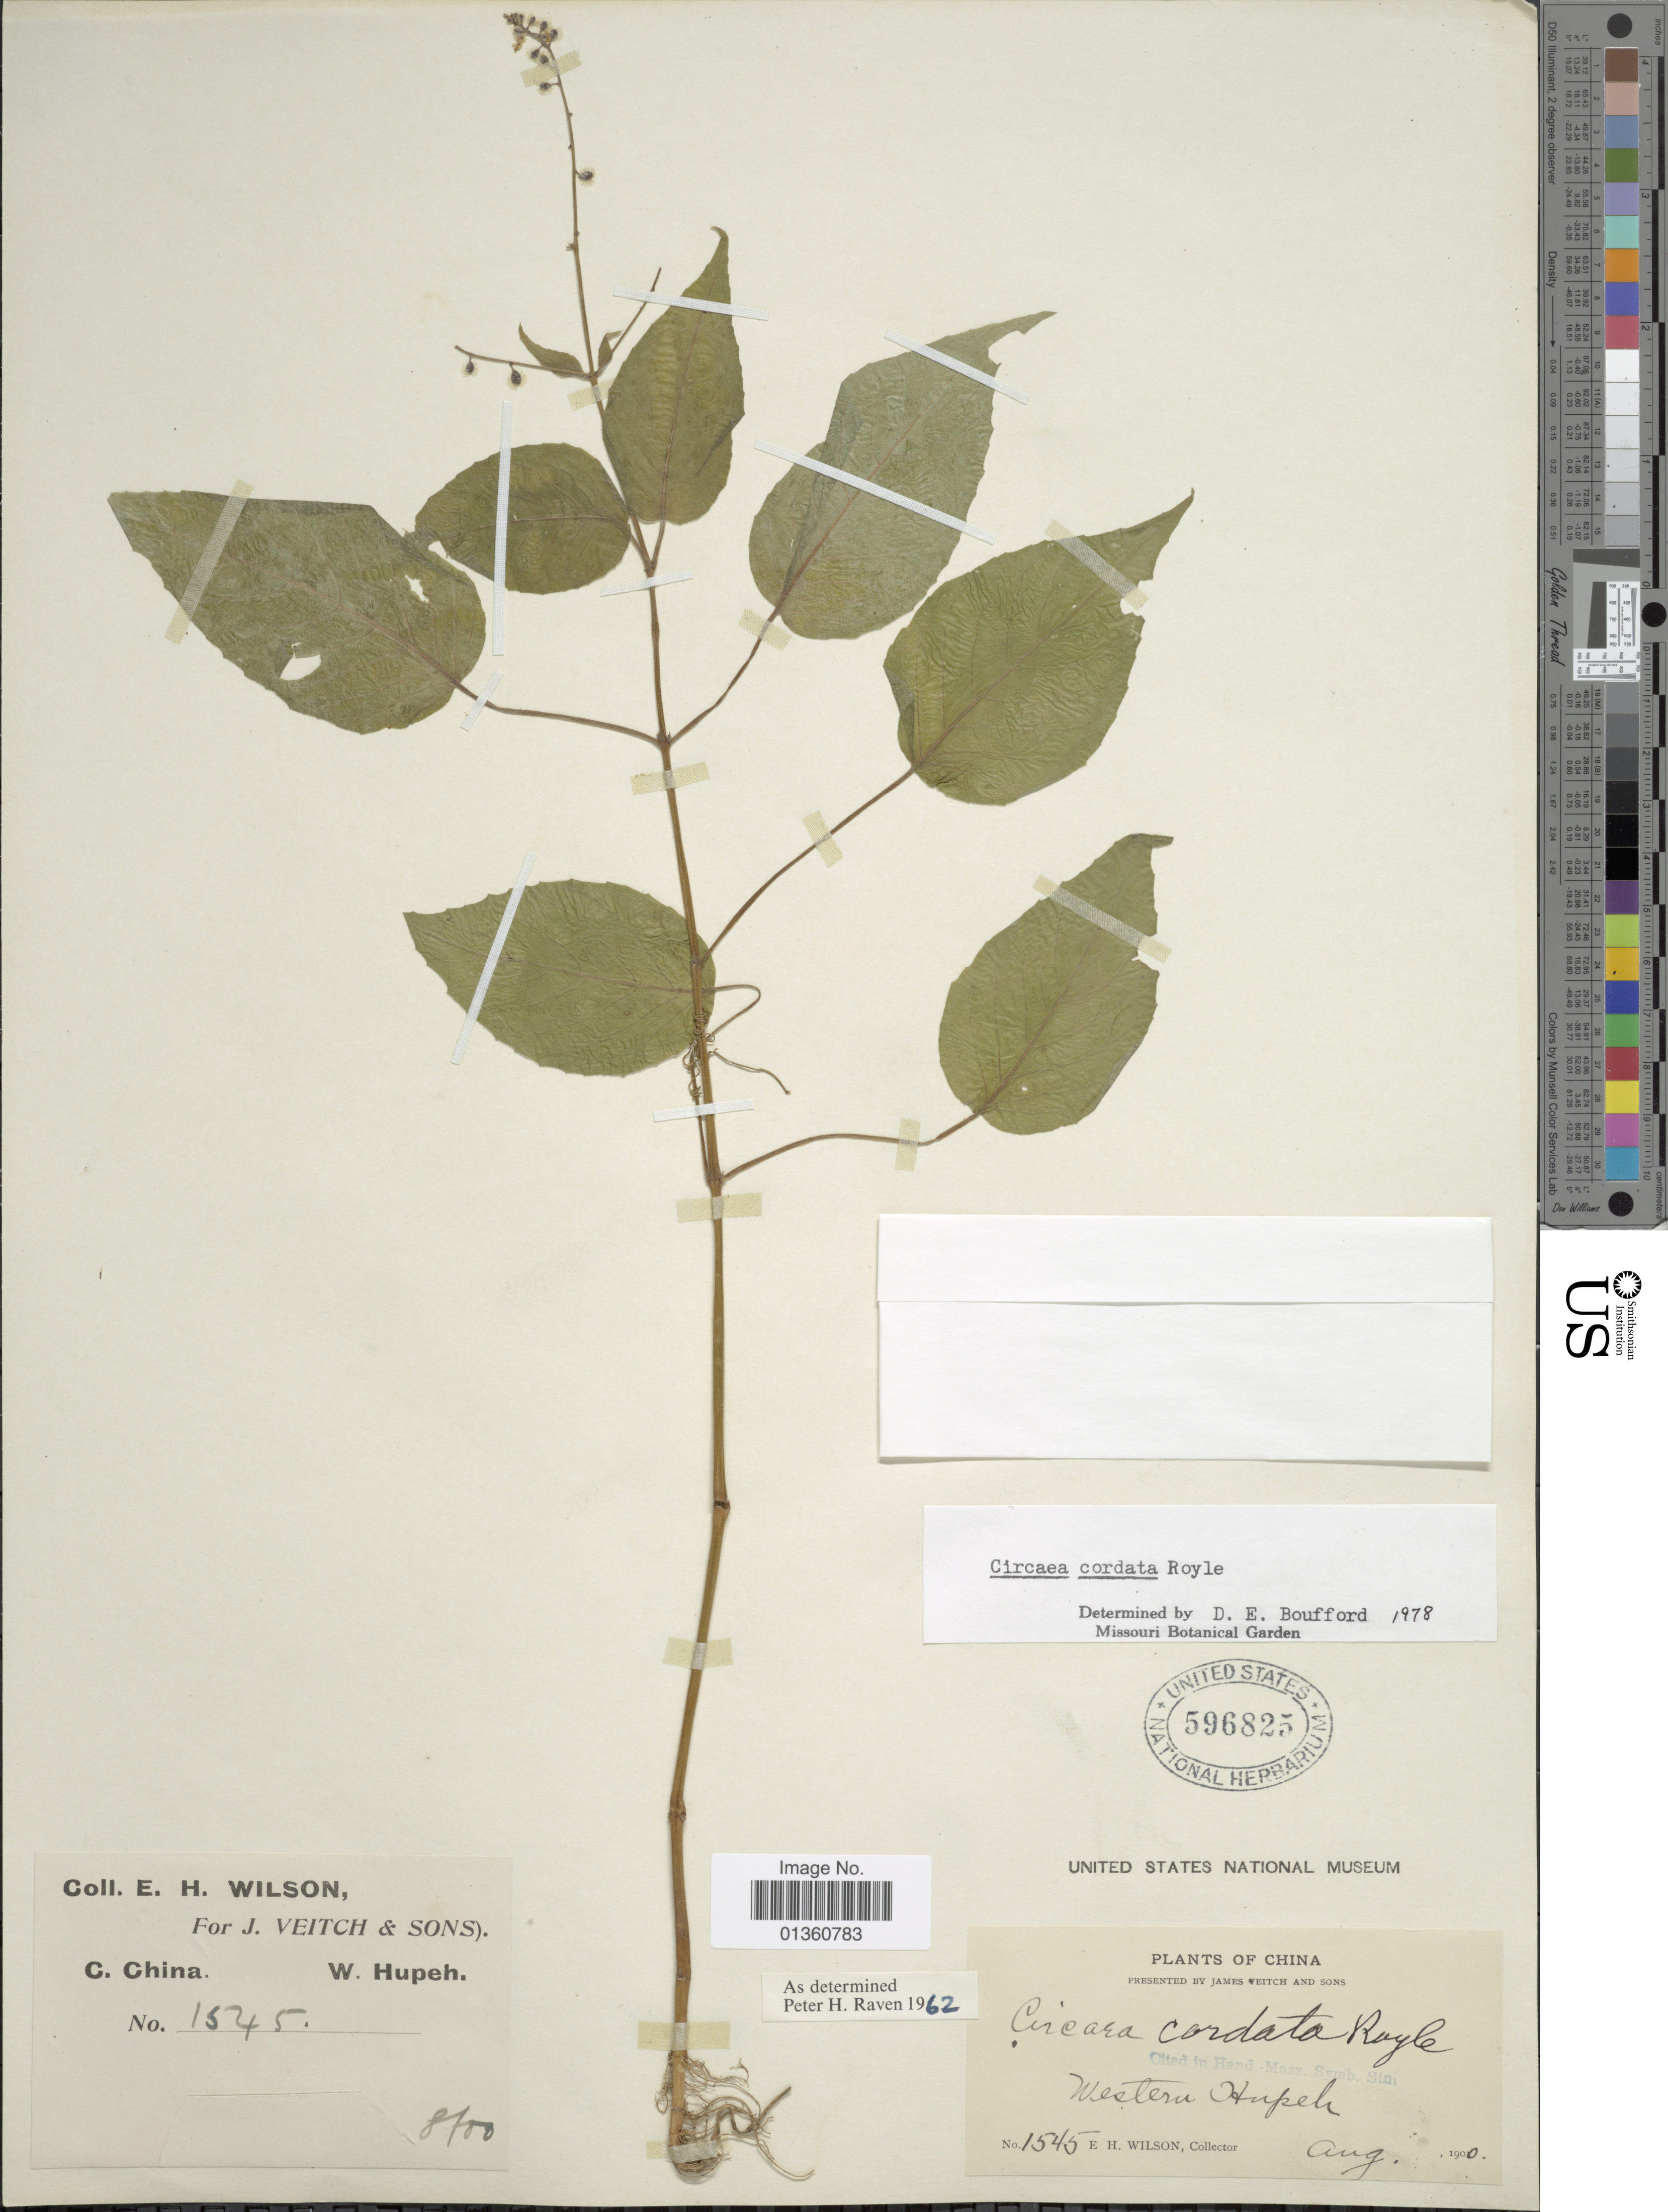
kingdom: Plantae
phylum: Tracheophyta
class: Magnoliopsida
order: Myrtales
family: Onagraceae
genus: Circaea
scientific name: Circaea cordata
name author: Royle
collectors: E. Wilson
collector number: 1545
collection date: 1900-08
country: China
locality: W. Hupeh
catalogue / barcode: US 596825